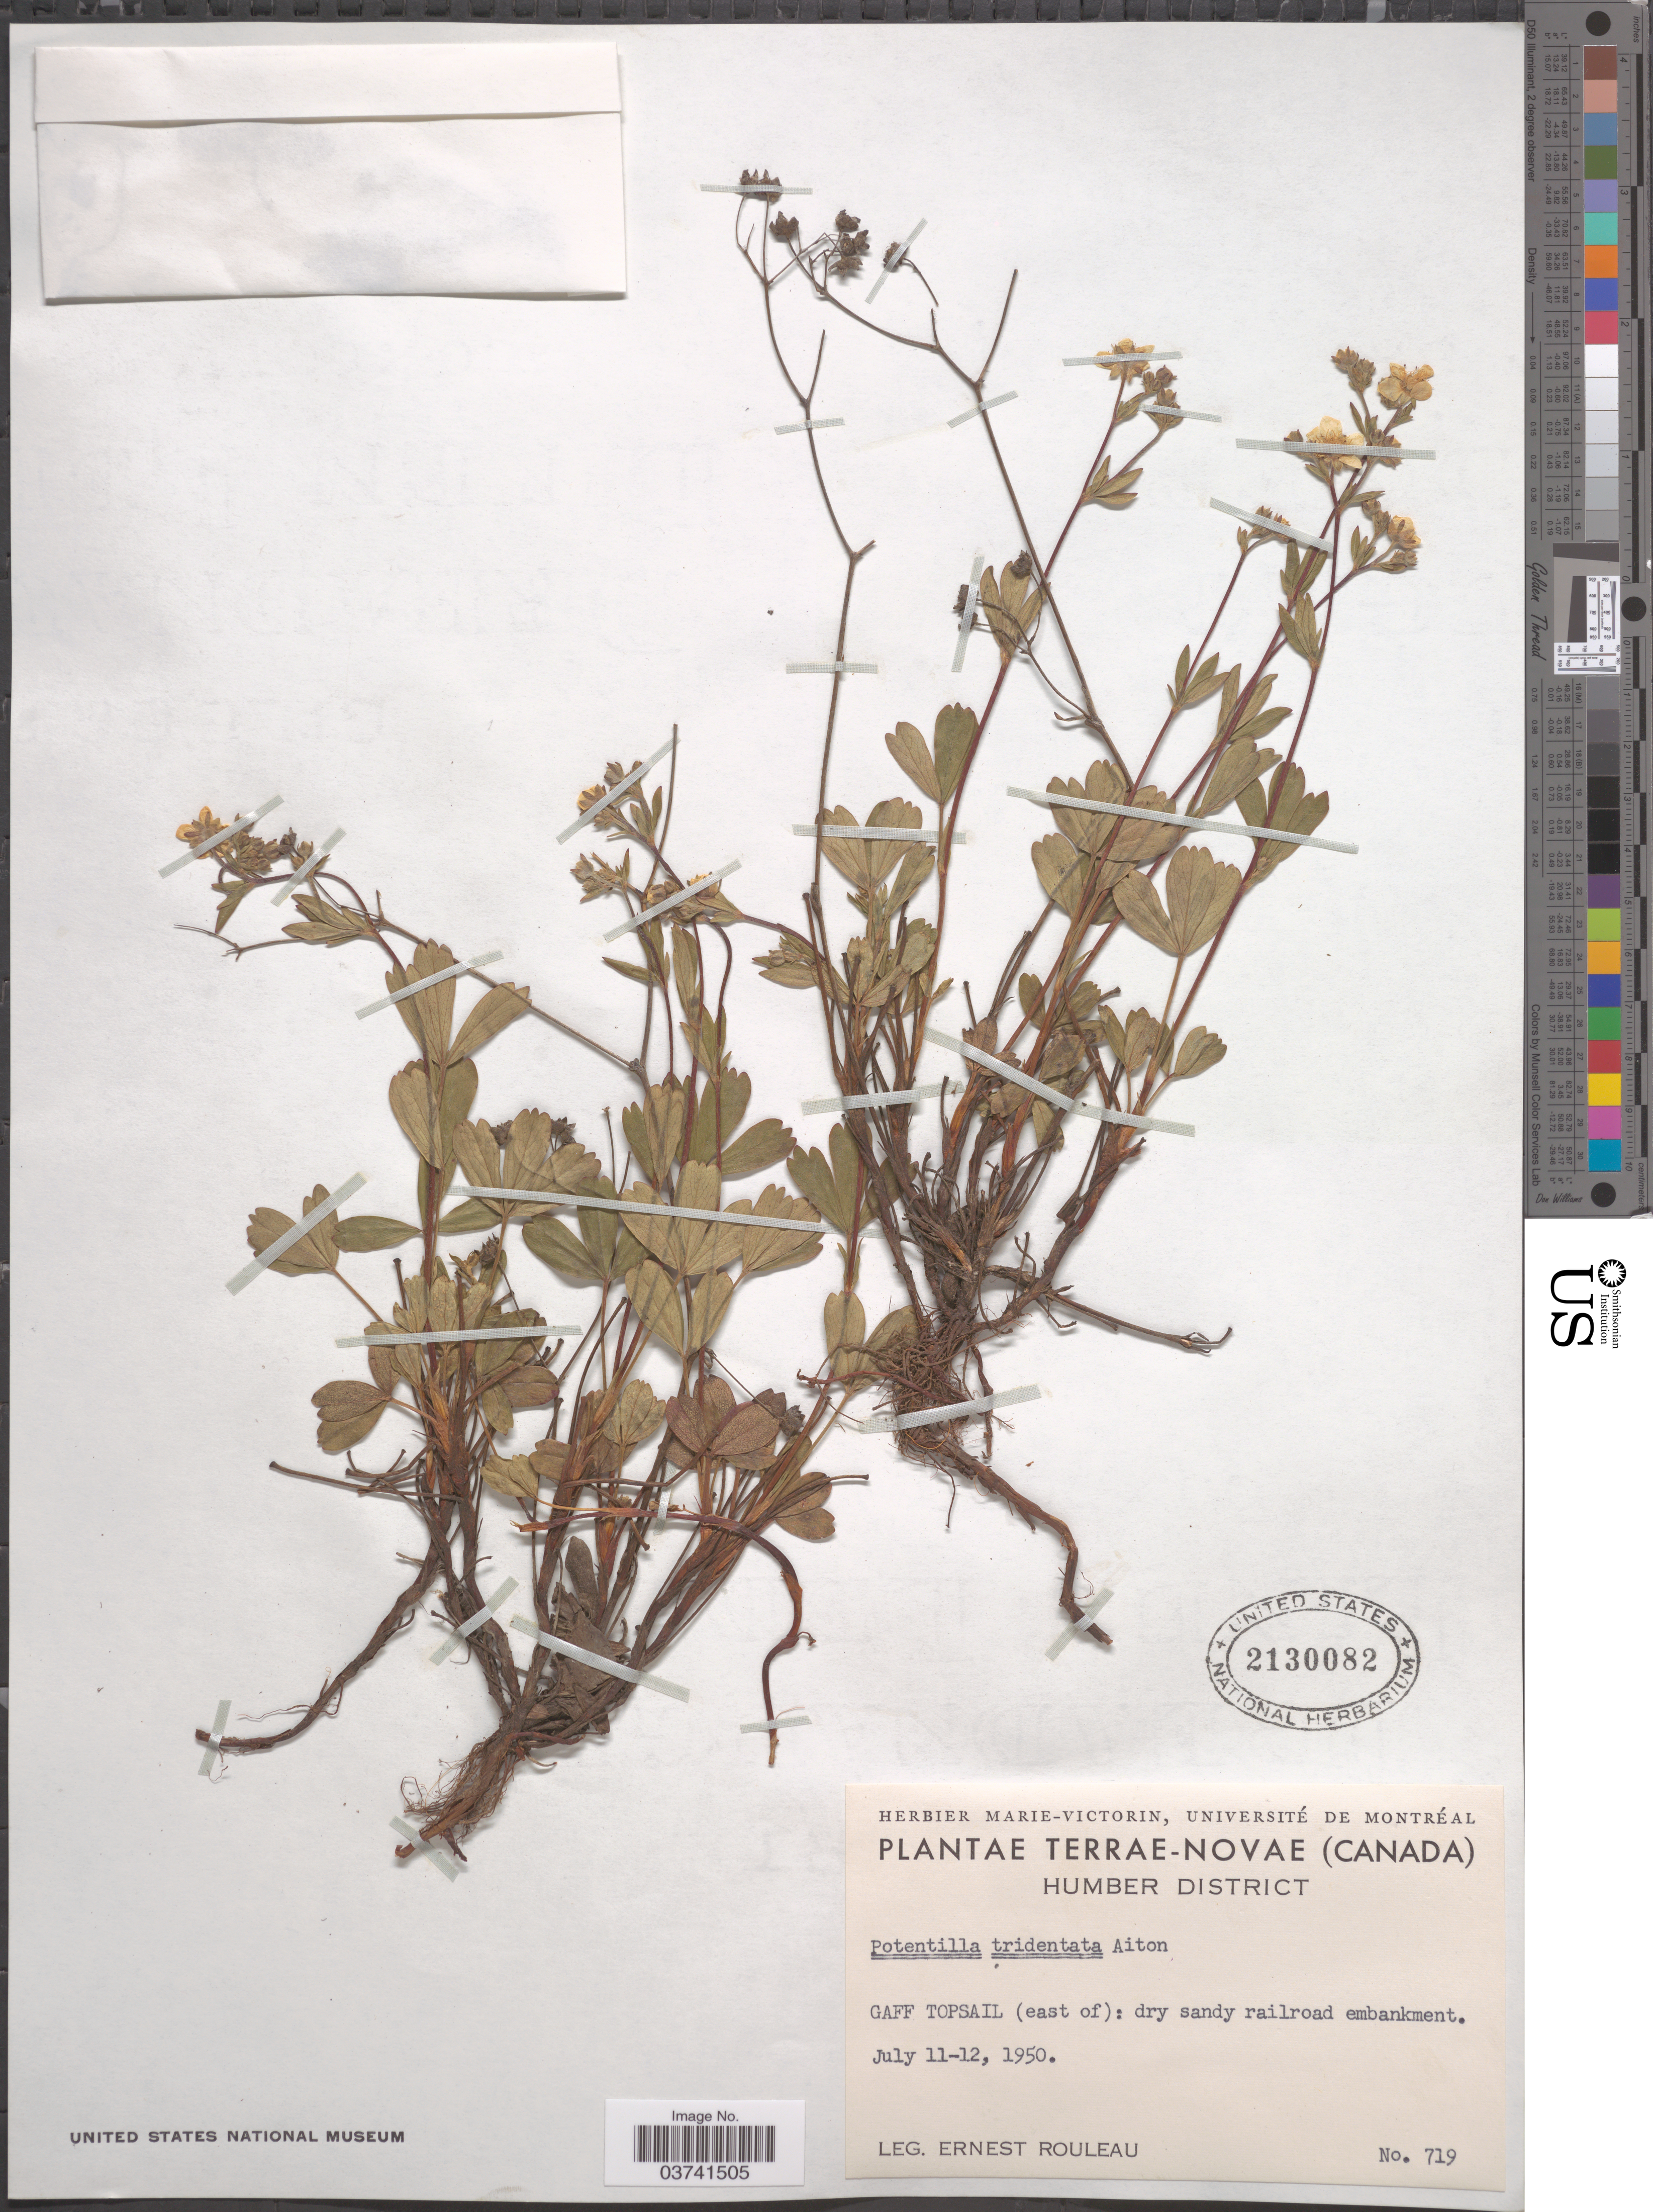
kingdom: Plantae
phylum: Tracheophyta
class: Magnoliopsida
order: Rosales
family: Rosaceae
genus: Potentilla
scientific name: Potentilla tridentata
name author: Aiton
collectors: E. Rouleau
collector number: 719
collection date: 1950-07-11/1950-07-12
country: Canada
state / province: Newfoundland and Labrador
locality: Terrae-Novae. Humber District. Gaff Topsail (east of).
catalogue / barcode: US 2130082